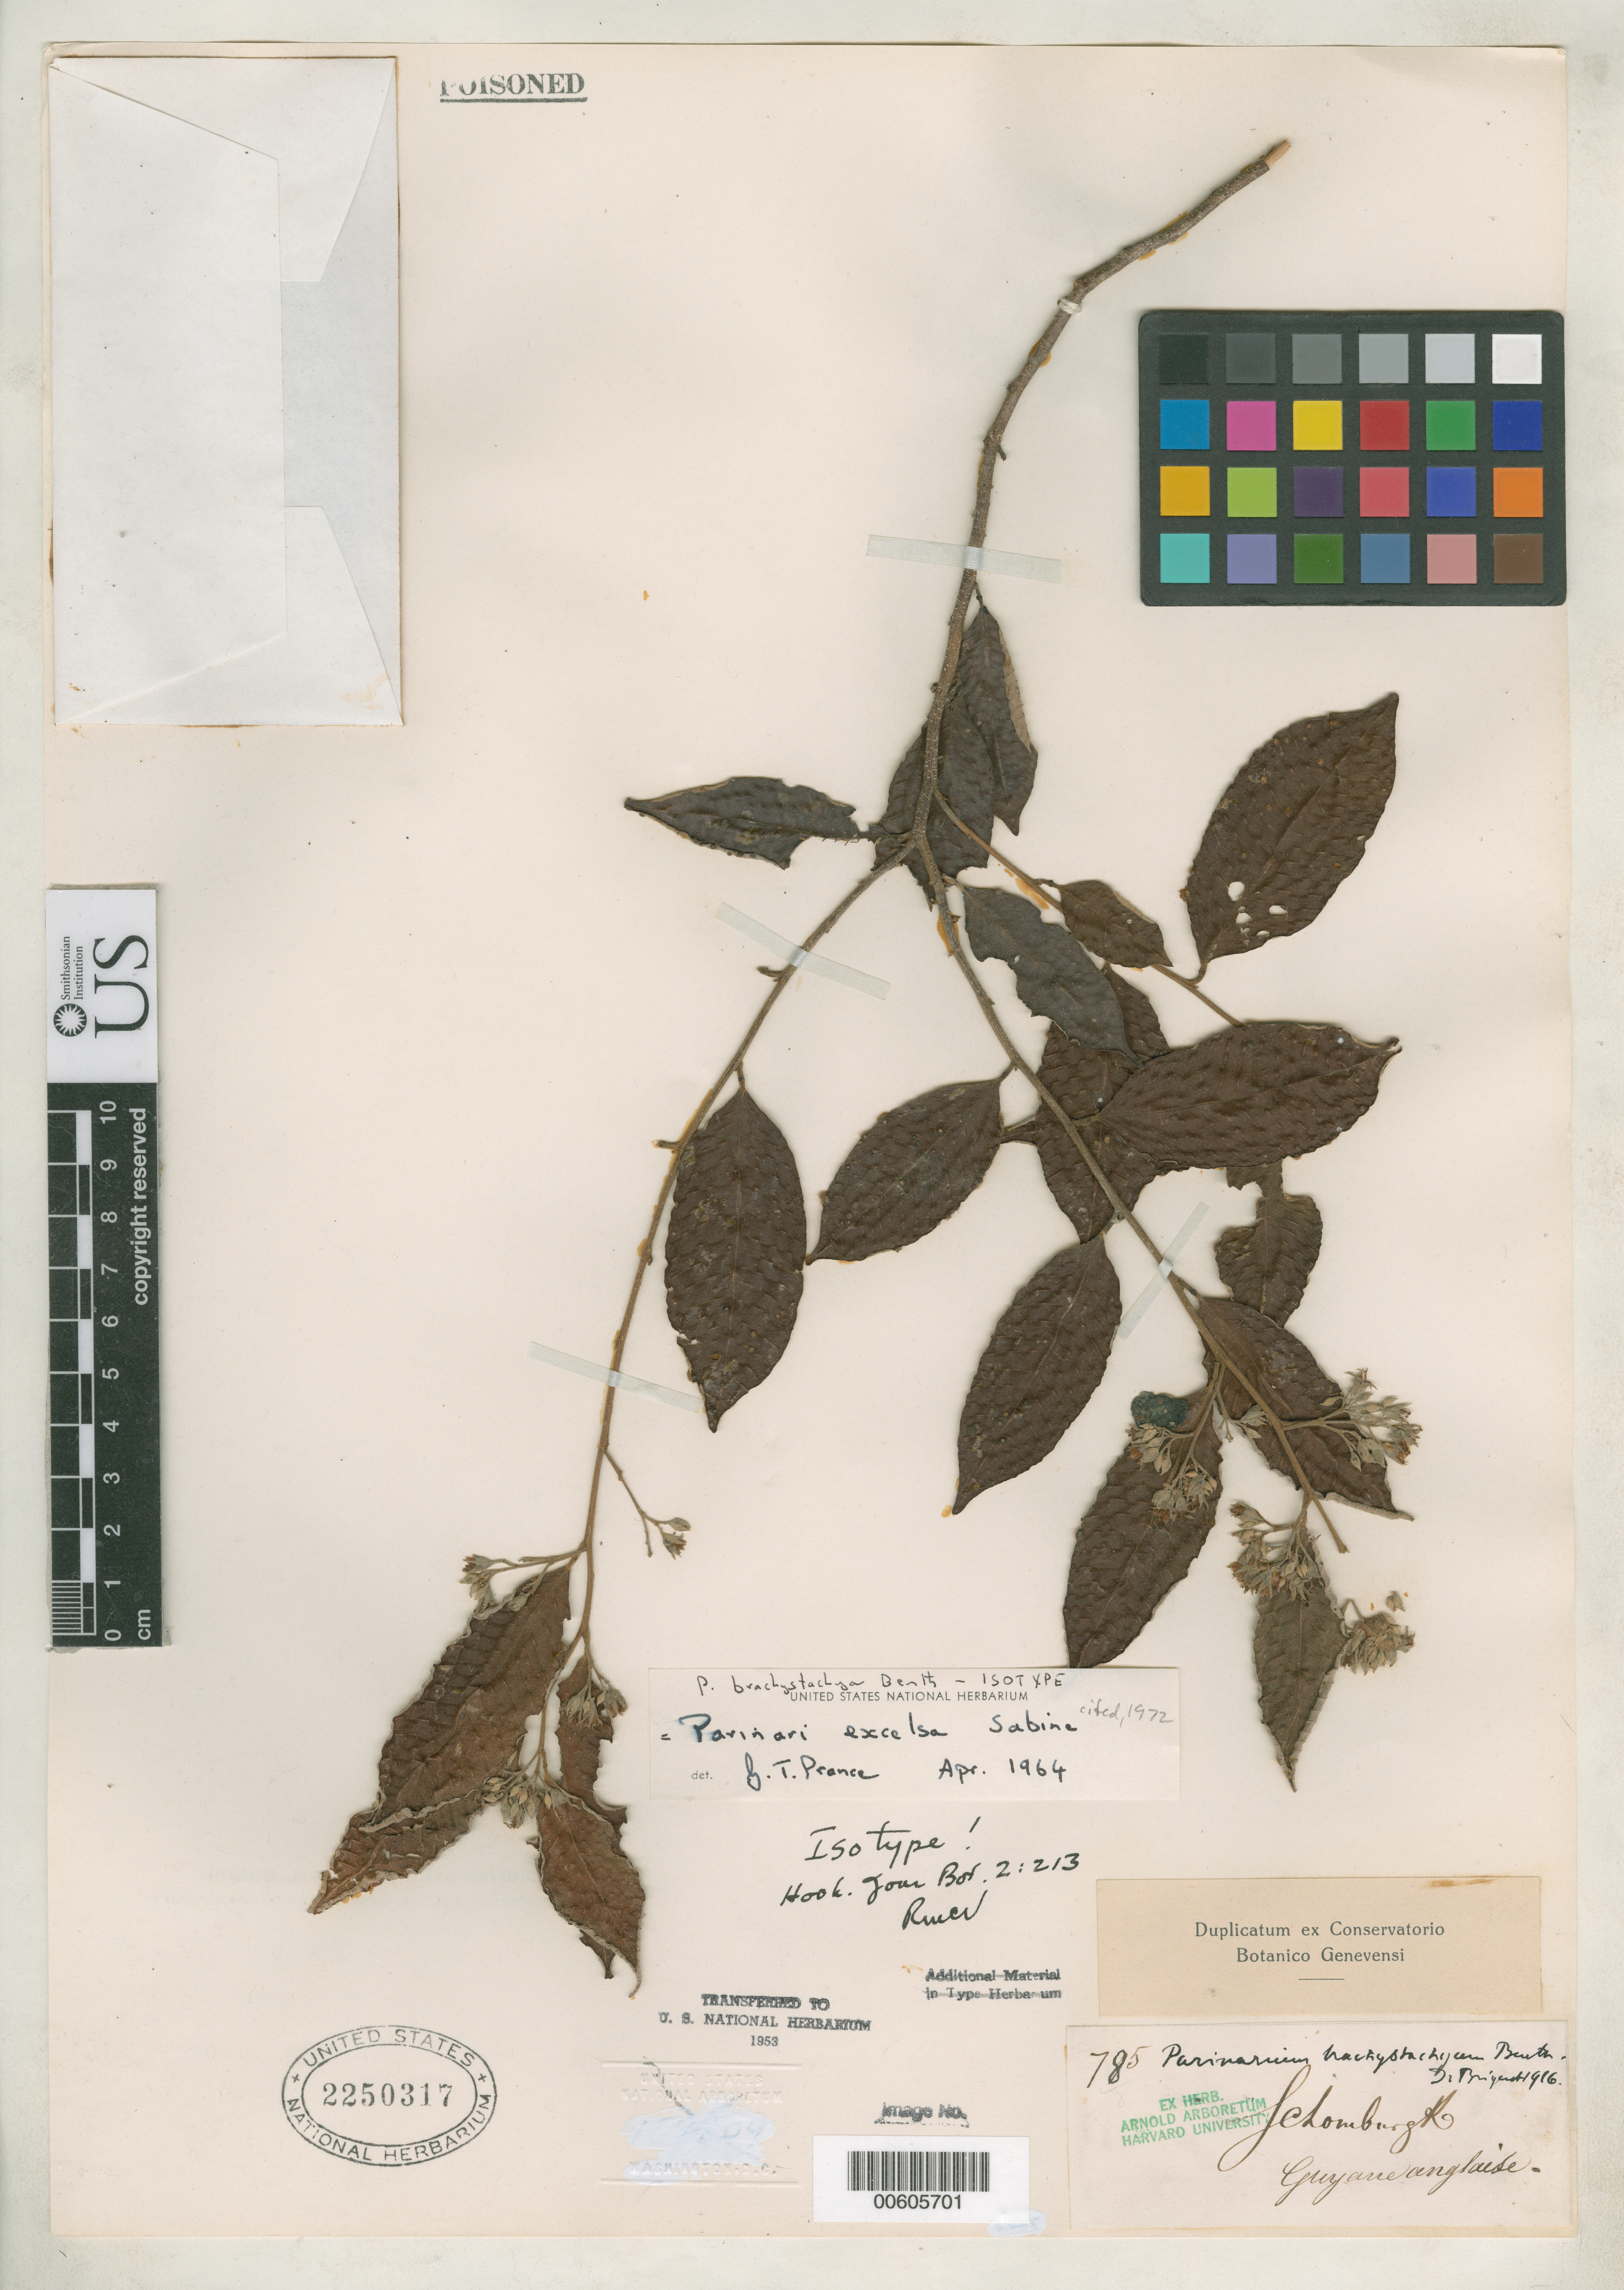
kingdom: Plantae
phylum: Tracheophyta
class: Magnoliopsida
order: Malpighiales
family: Chrysobalanaceae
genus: Parinari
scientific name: Parinari brachystachya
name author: Benth.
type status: Isotype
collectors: R. H. Schomburgk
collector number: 785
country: Guyana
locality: Guyane anglaise.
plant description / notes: Specimen ex U.S. National Arboretum, transferred to U.S. National Herbarium, 1953.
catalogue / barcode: US 2250317